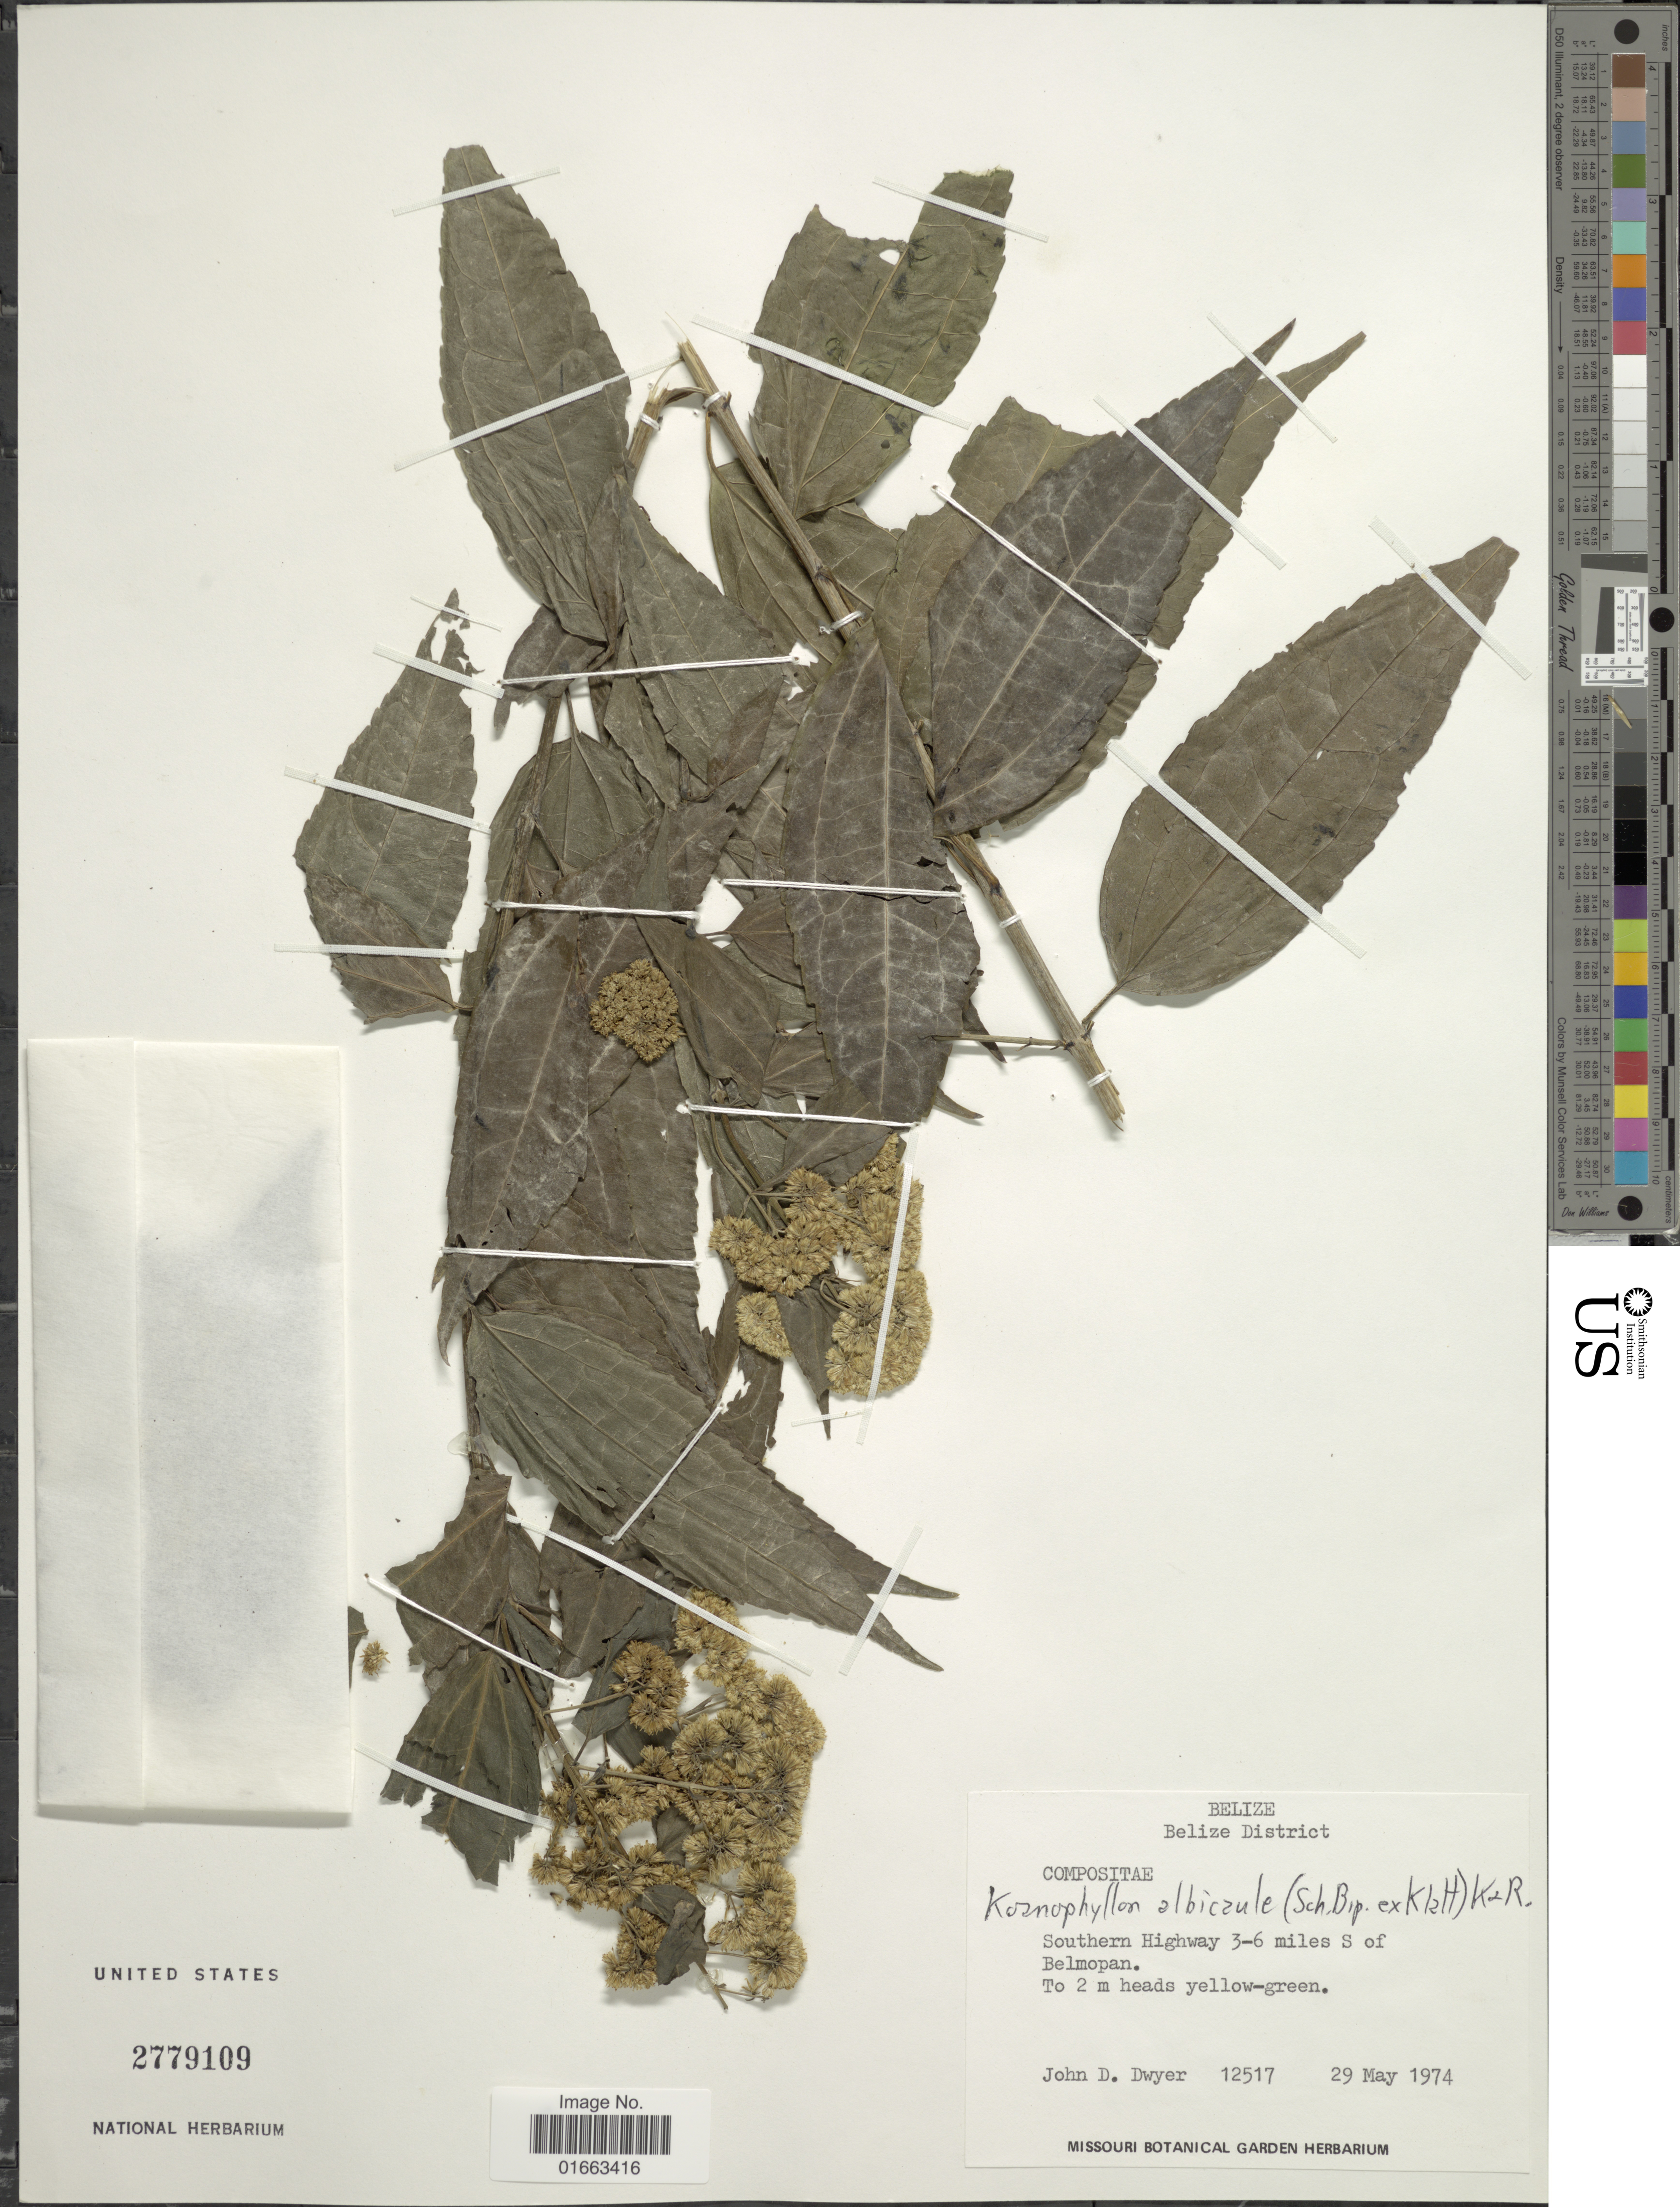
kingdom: Plantae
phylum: Tracheophyta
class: Magnoliopsida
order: Asterales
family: Asteraceae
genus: Koanophyllon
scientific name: Koanophyllon albicaule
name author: (Sch. Bip. ex Klatt) R.M. King & H. Rob.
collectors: J. D. Dwyer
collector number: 12517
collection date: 1974-05-29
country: Belize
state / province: Belize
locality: Southern Highway 3-6 miles S of Belmopan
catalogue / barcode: US 2779109